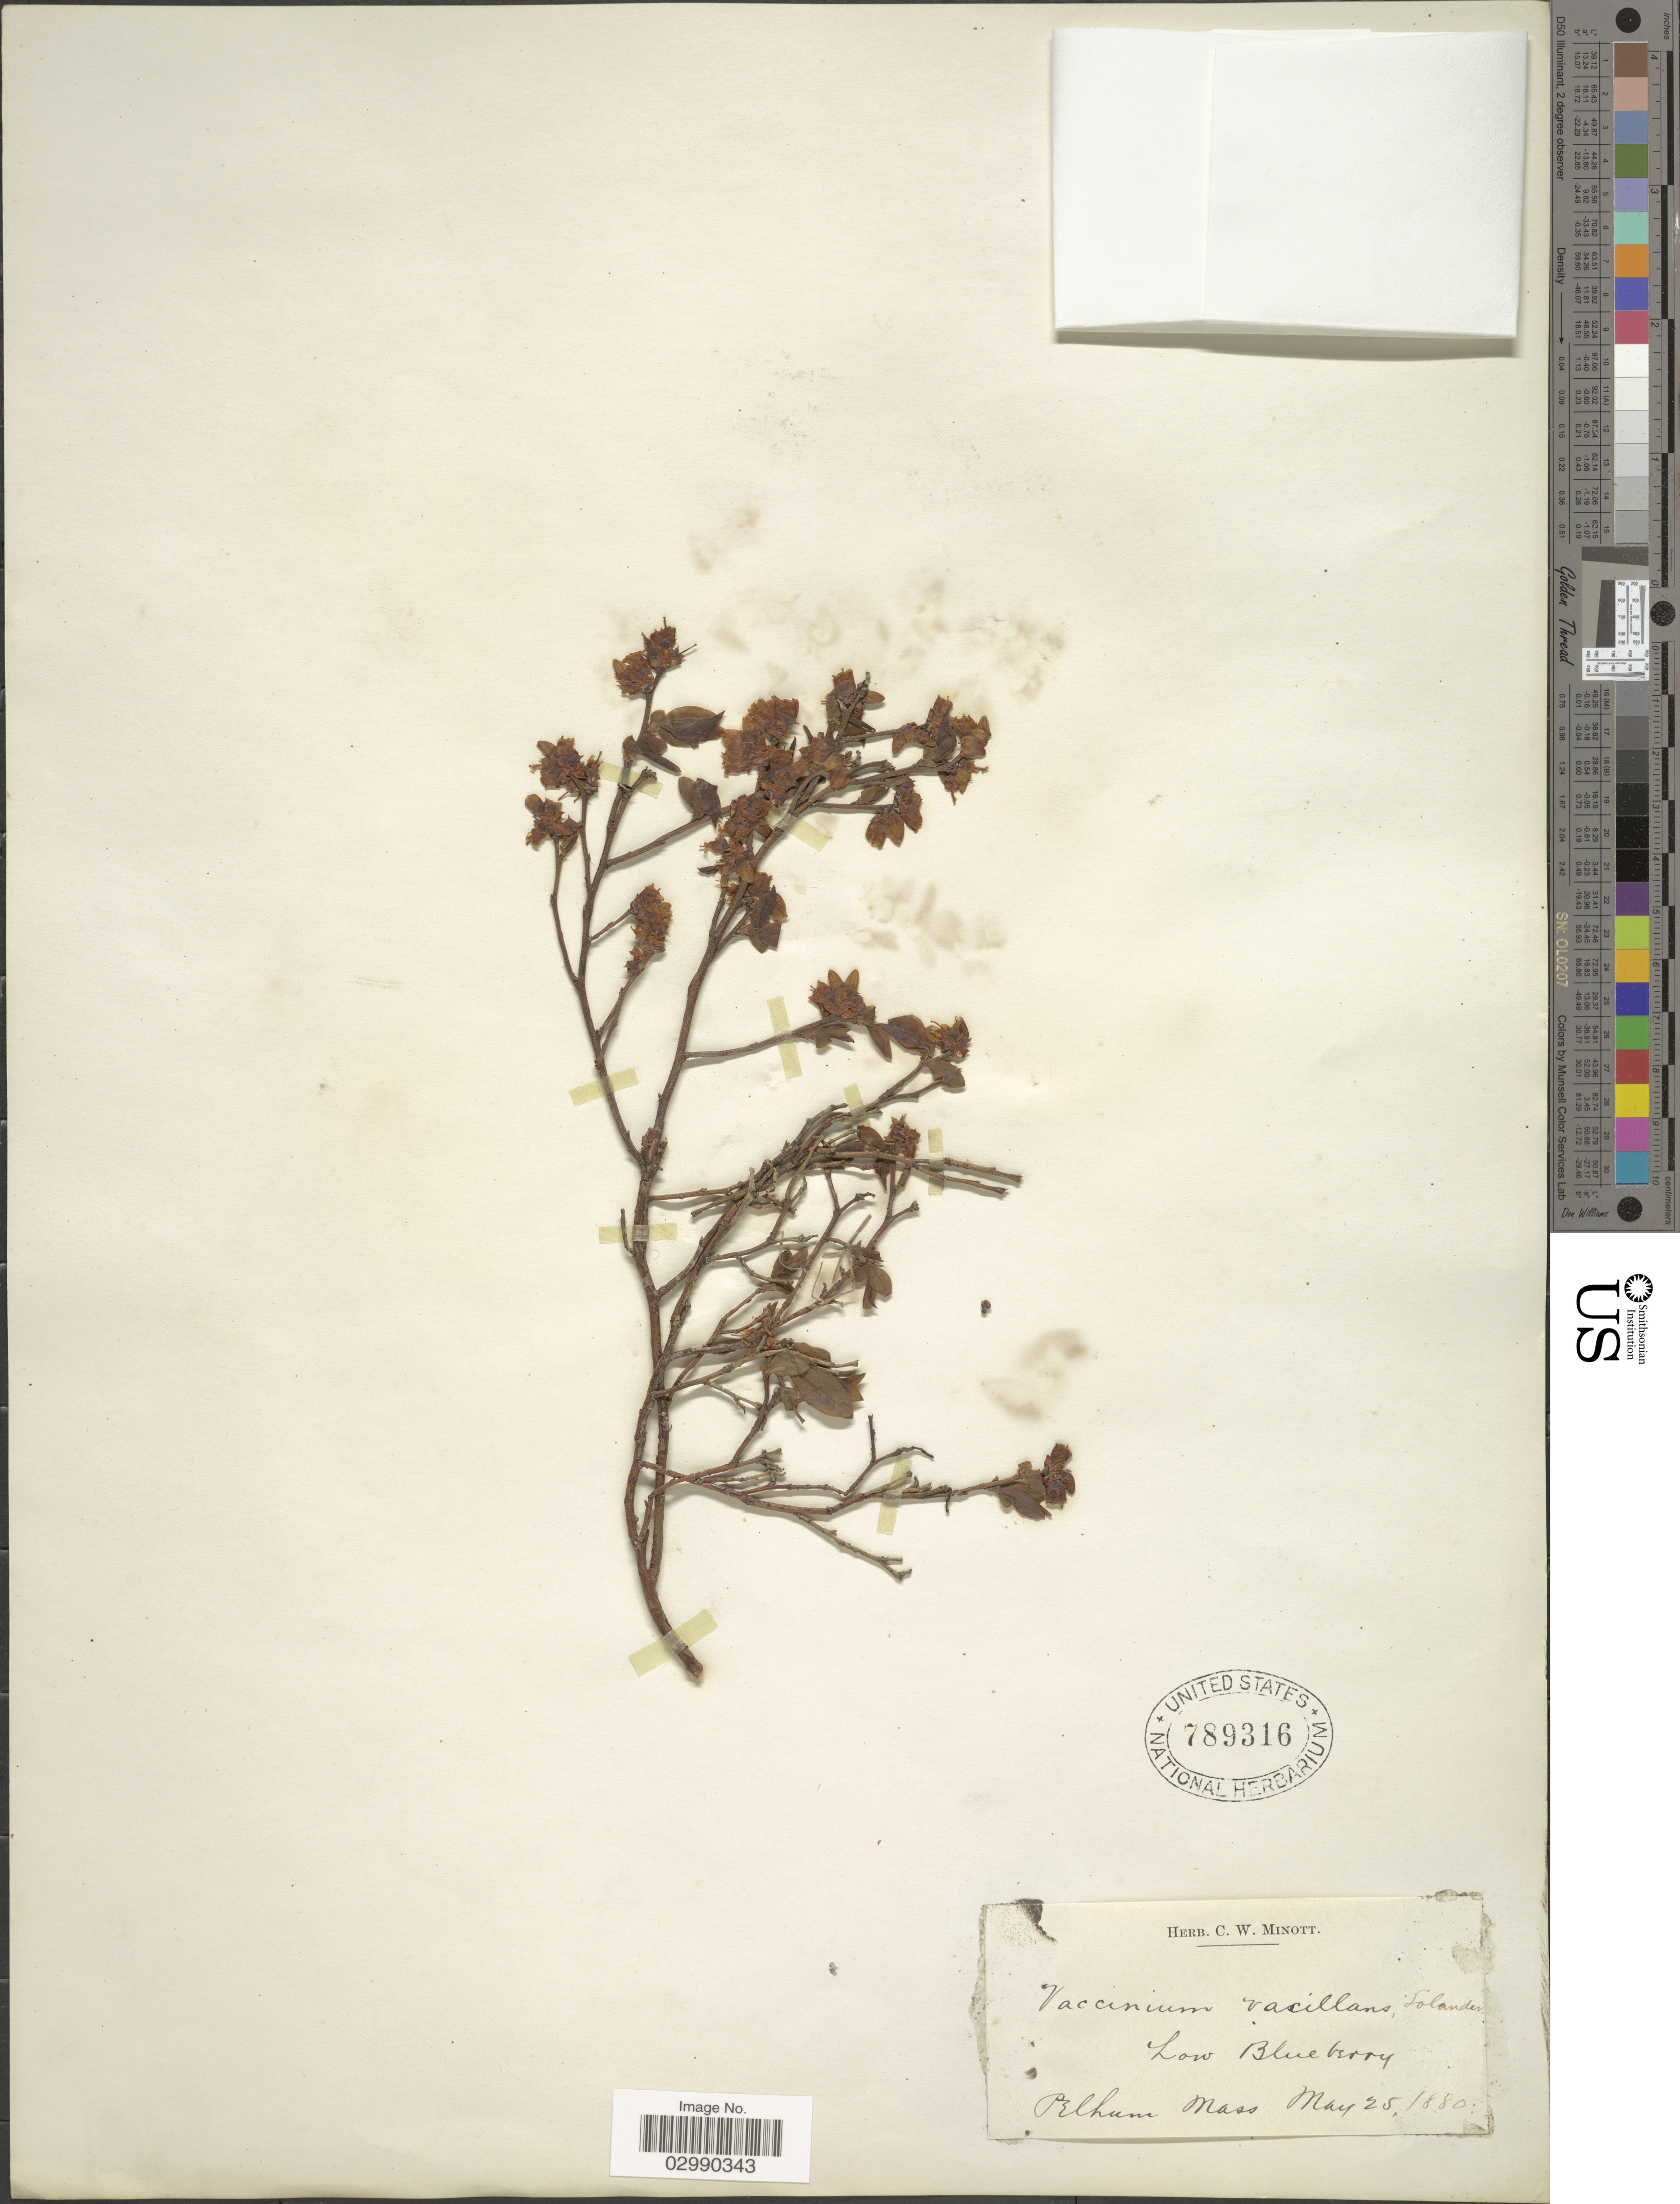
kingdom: Plantae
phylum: Tracheophyta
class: Magnoliopsida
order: Ericales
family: Ericaceae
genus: Vaccinium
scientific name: Vaccinium vacillans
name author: Kalm ex Torr.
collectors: ex herb. C. W. Minott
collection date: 1880-05-25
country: United States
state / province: Massachusetts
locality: Low Blueberry, Pelham.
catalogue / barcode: US 789316